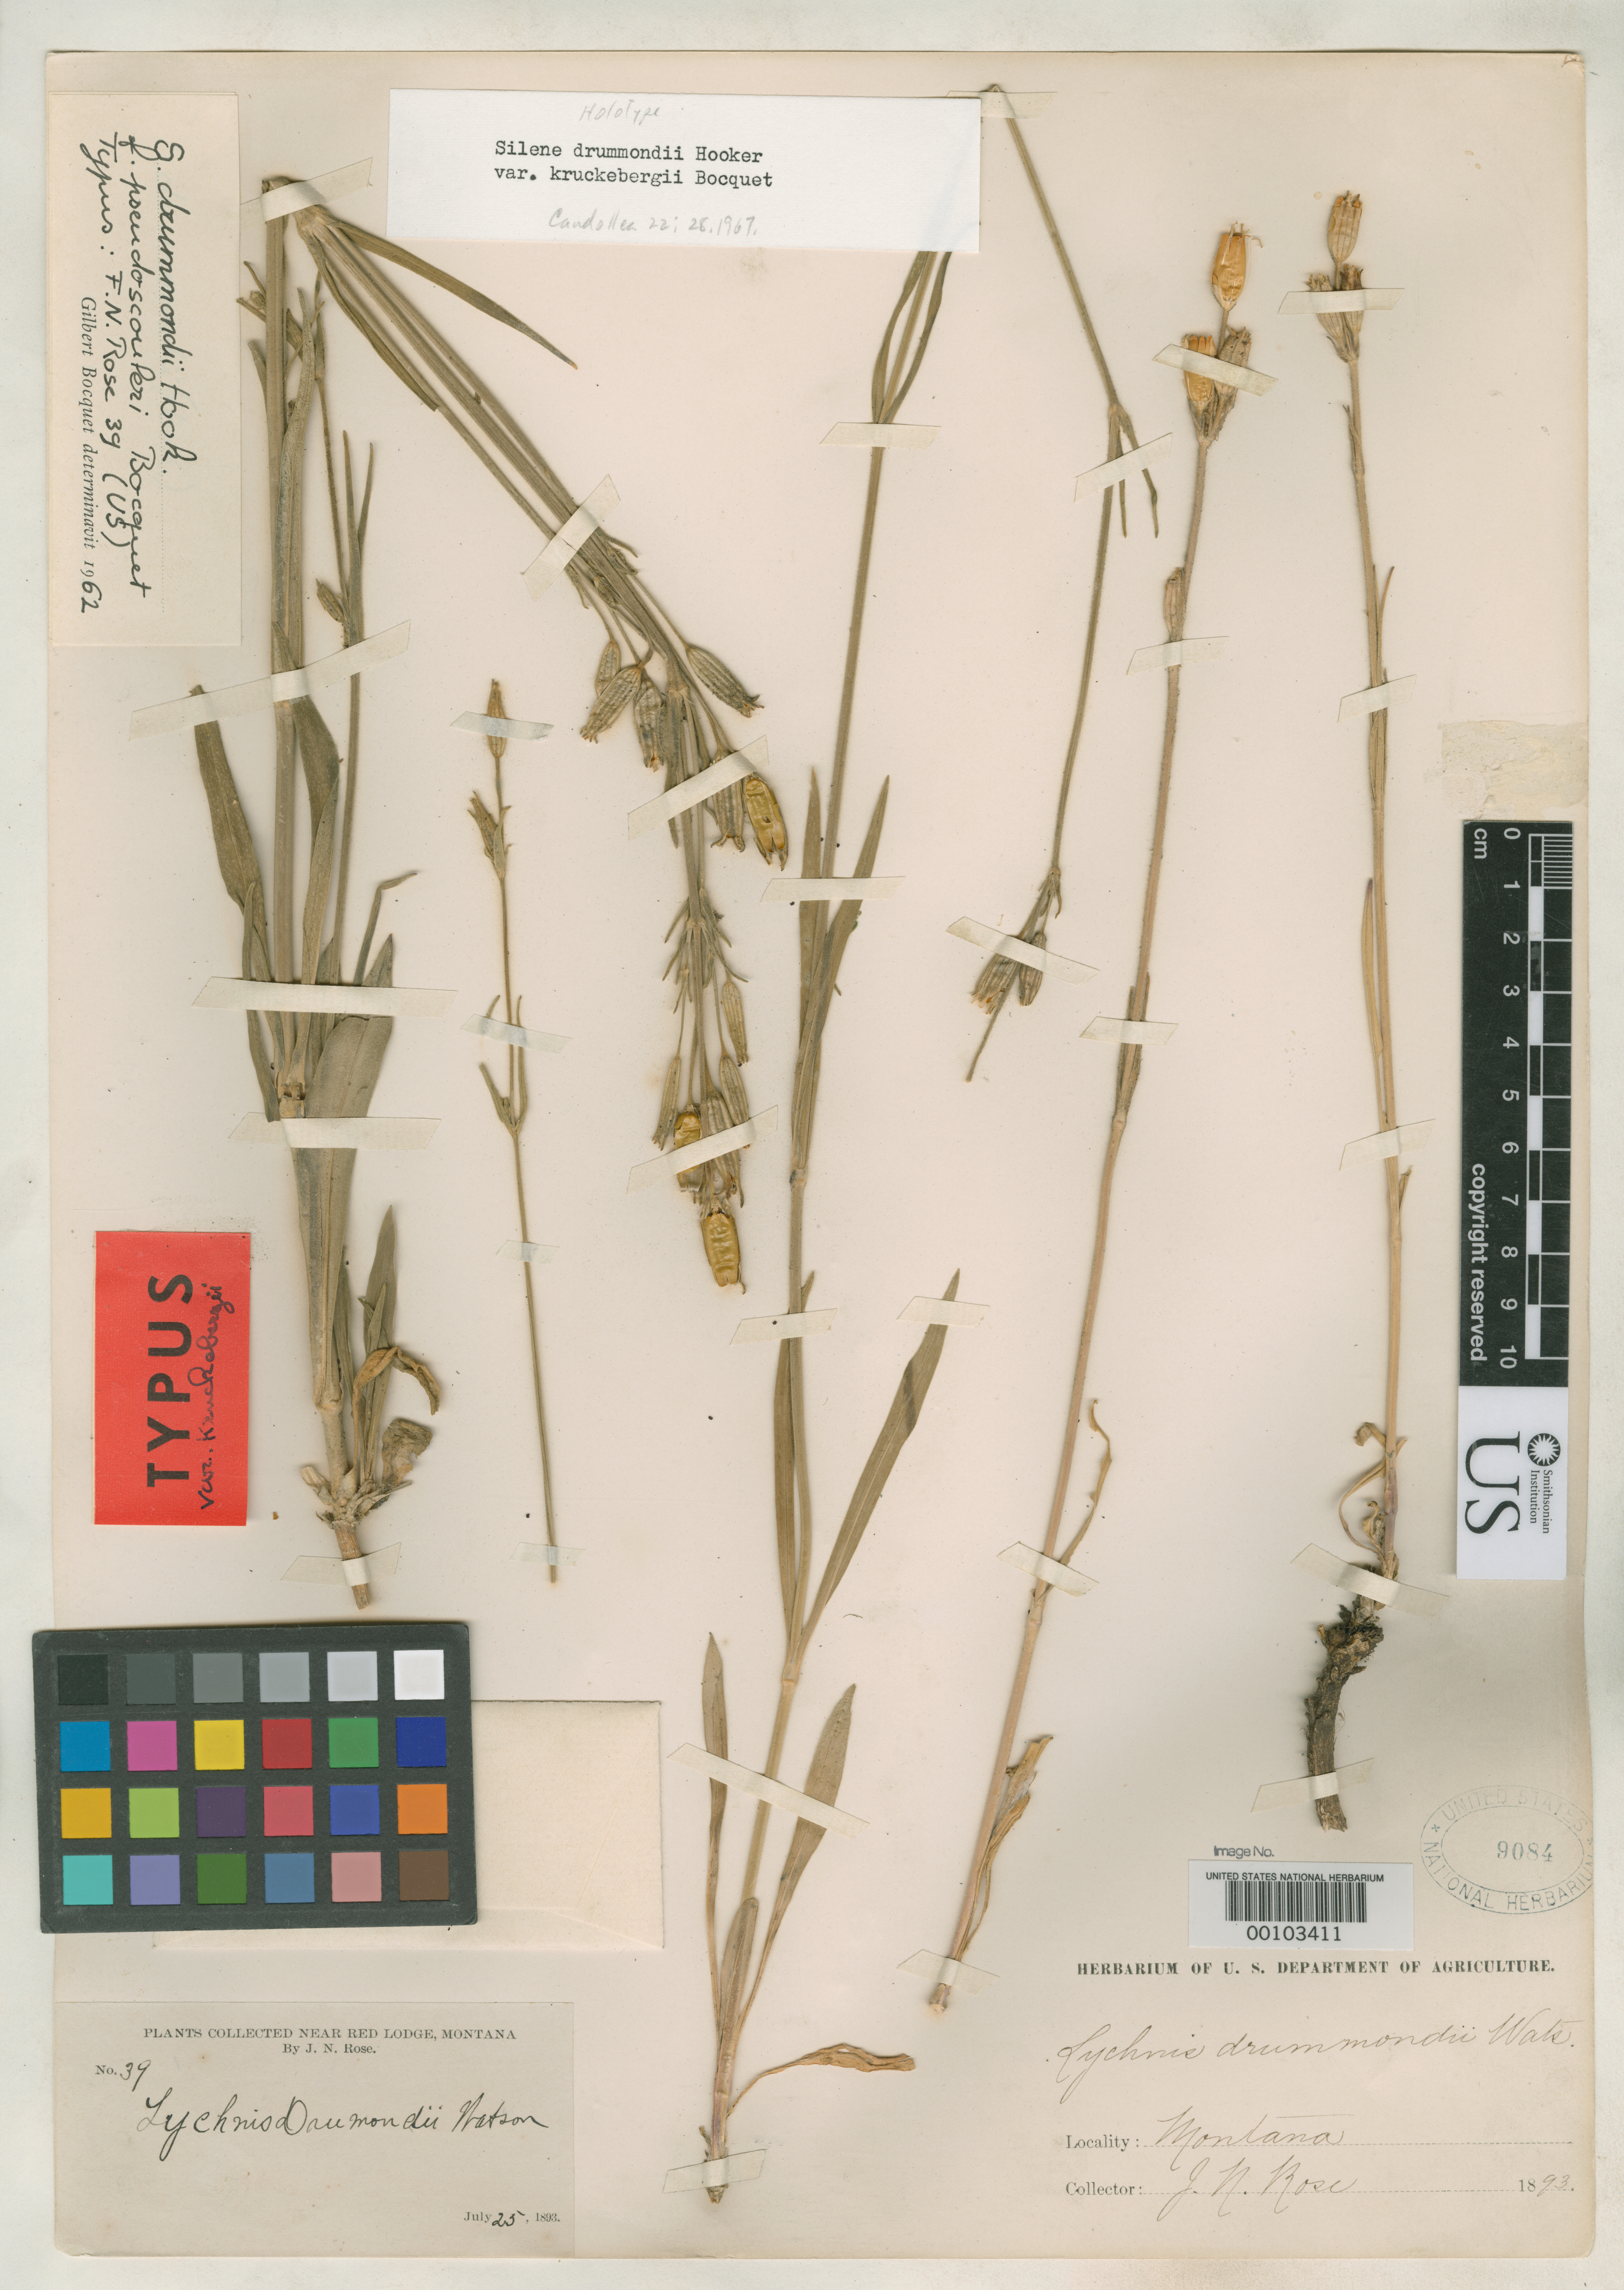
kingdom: Plantae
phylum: Tracheophyta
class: Magnoliopsida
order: Caryophyllales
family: Caryophyllaceae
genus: Silene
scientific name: Silene drummondii var. kruckebergii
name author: Bocquet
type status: Holotype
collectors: J. N. Rose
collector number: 39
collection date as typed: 25 Jul 1893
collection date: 1893-07-25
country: United States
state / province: Montana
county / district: Carbon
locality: Near Red lodge.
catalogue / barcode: US 9084